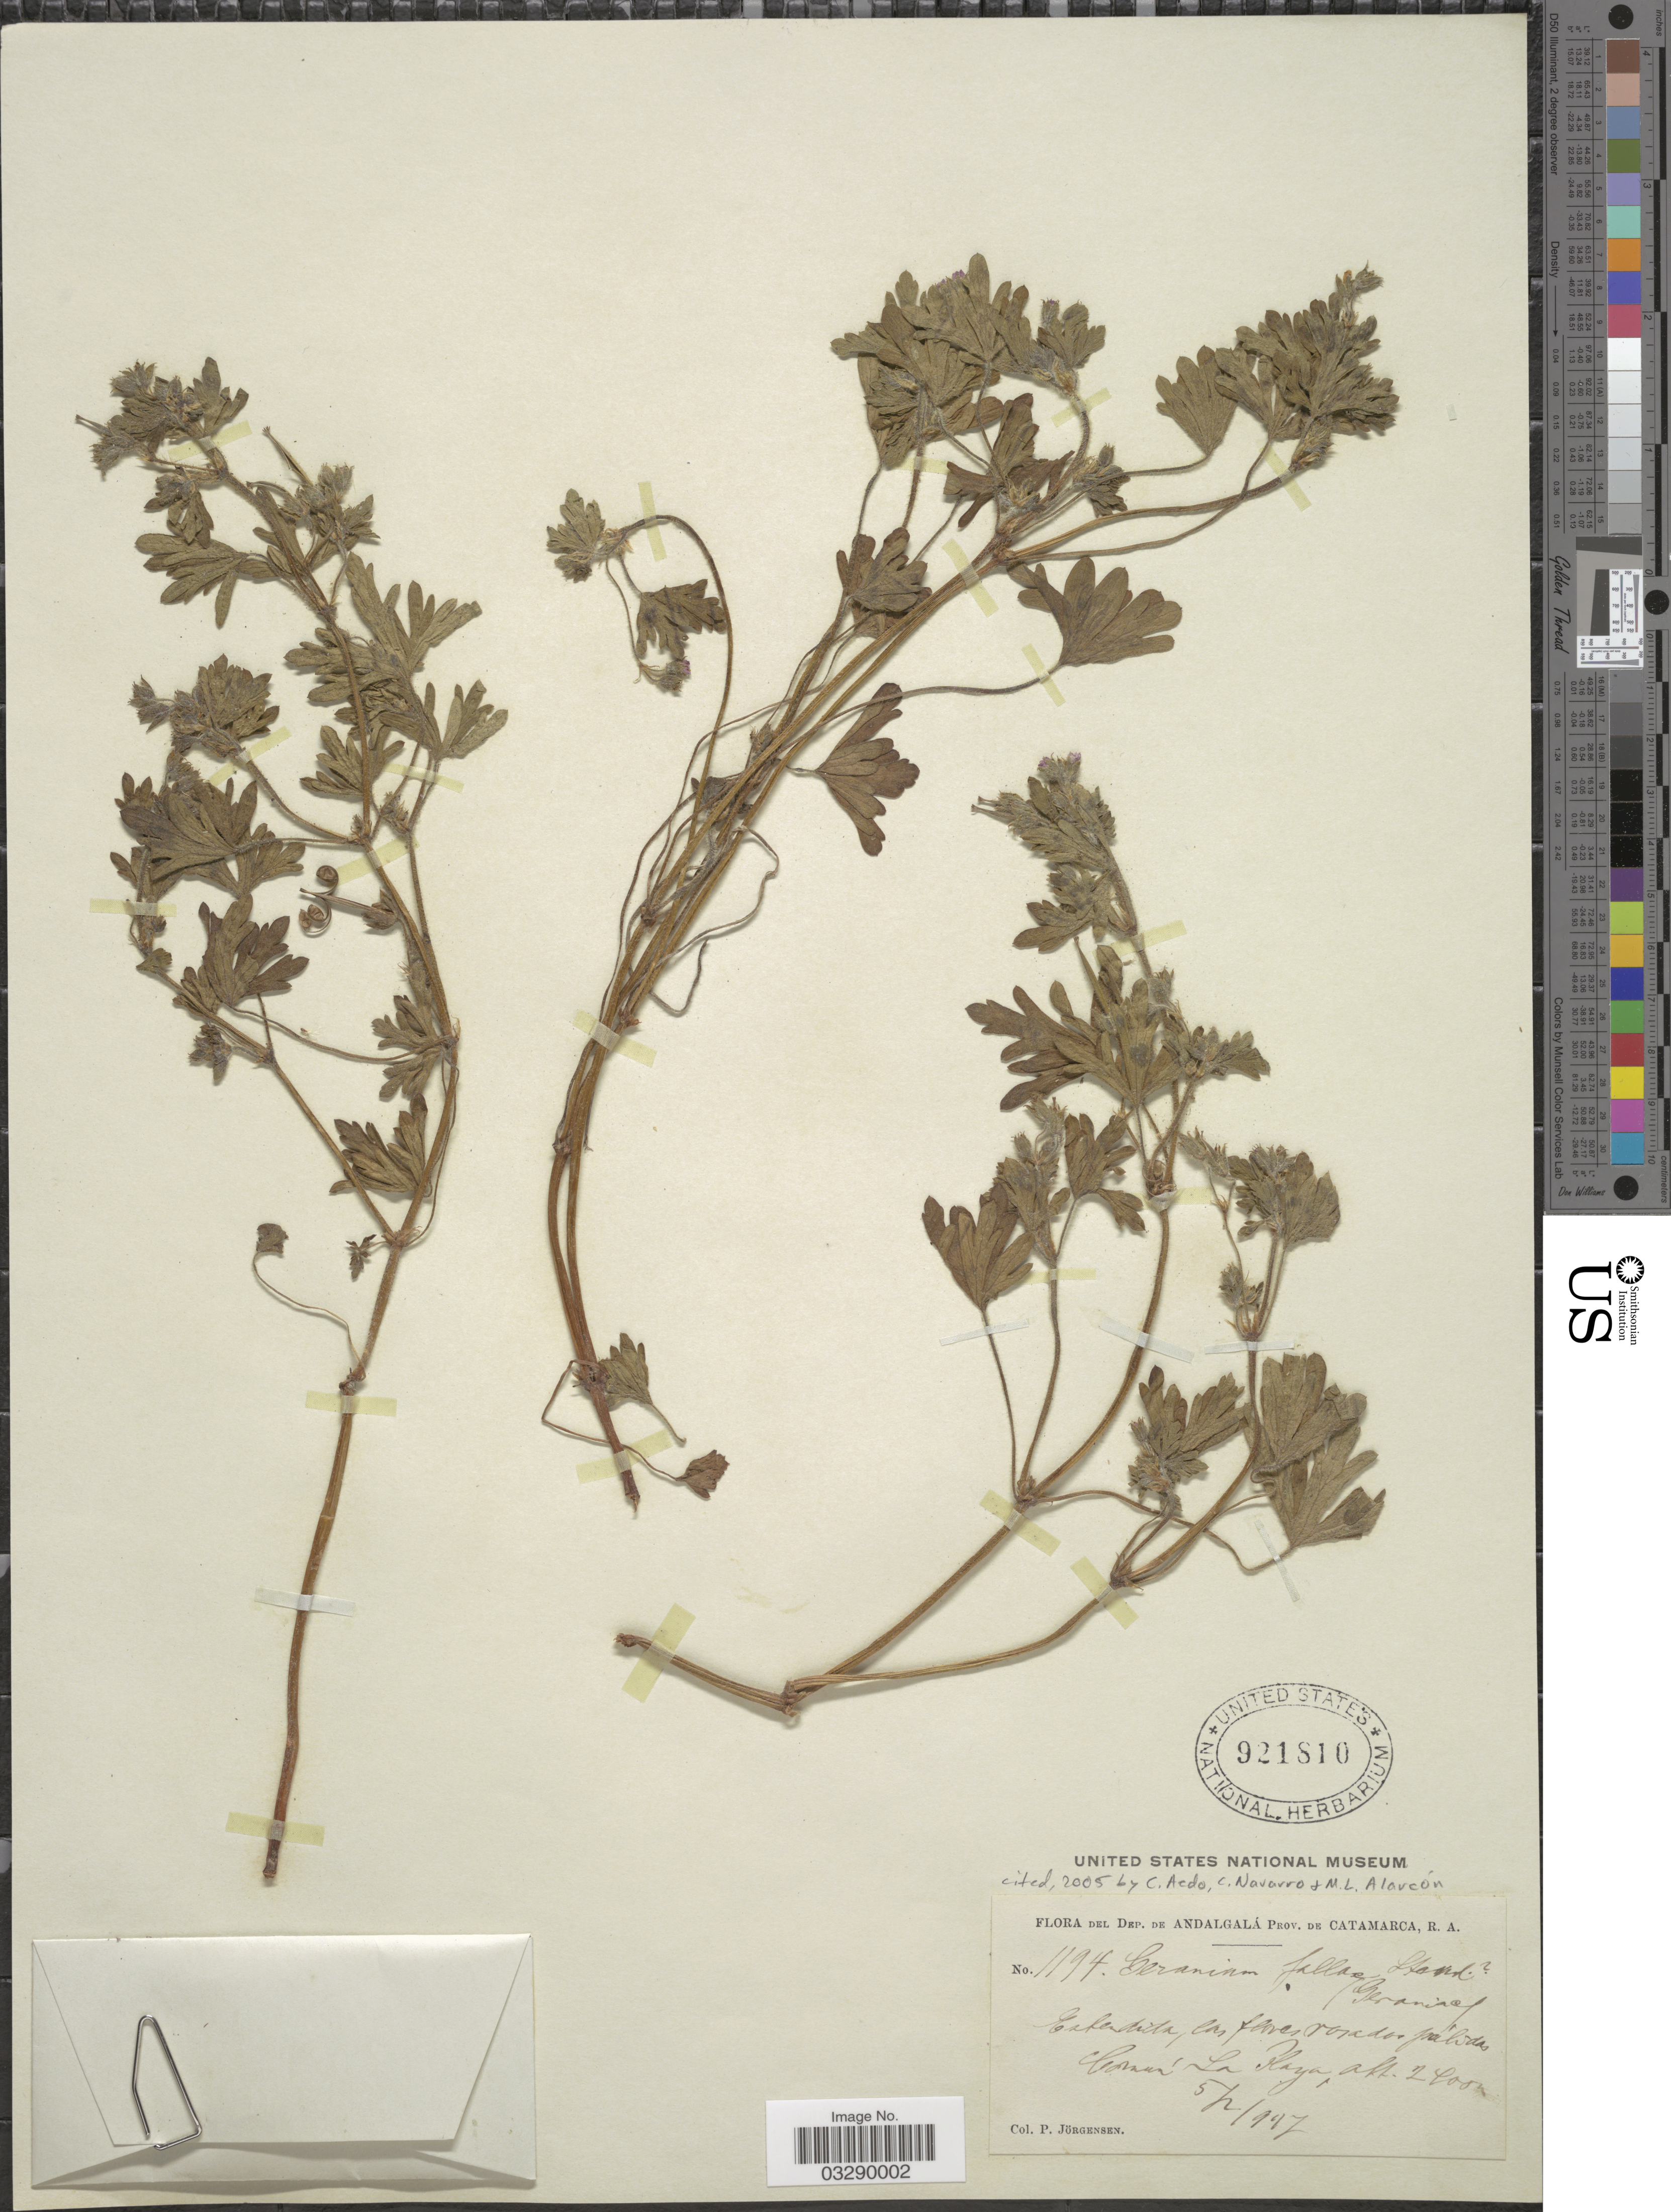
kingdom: Plantae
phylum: Tracheophyta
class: Magnoliopsida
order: Geraniales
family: Geraniaceae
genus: Geranium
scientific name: Geranium fallax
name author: Steud.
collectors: P. Jörgensen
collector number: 1194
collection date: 1997-02-05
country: Argentina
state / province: Catamarca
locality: Dep. de Andalgalá. Comun La Playa.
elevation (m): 2400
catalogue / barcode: US 921810